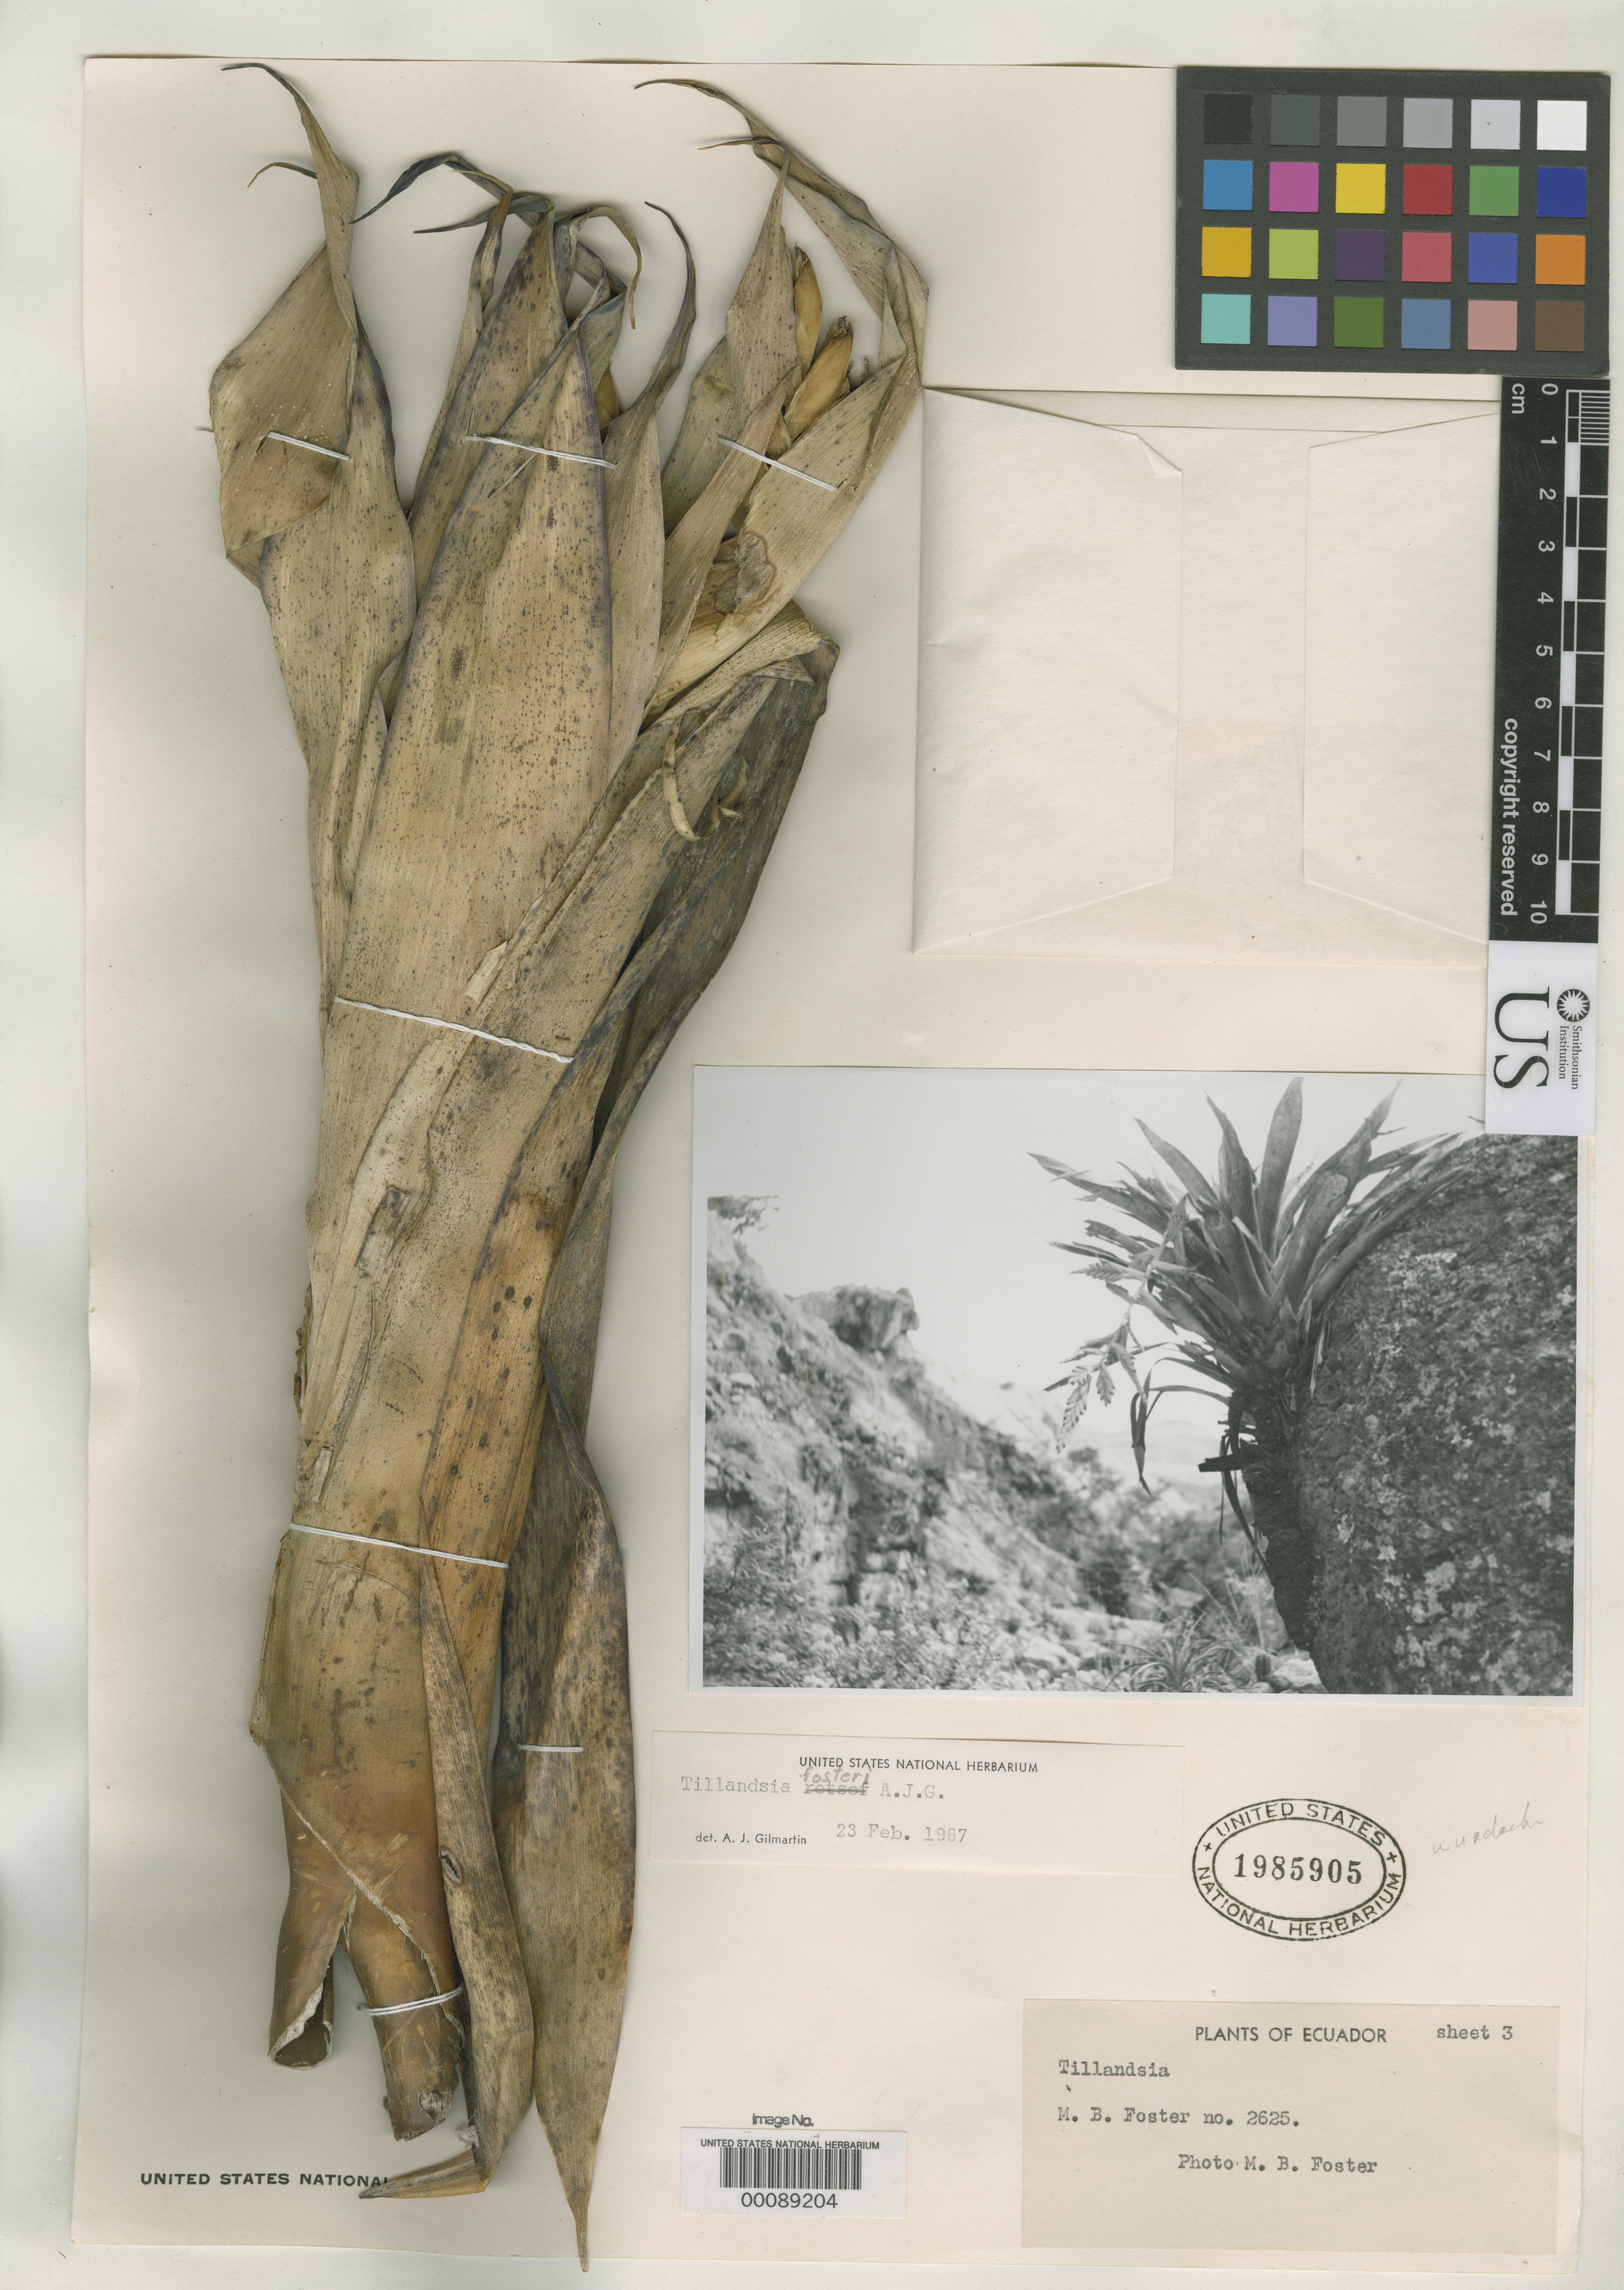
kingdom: Plantae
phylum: Tracheophyta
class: Liliopsida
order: Poales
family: Bromeliaceae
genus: Tillandsia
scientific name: Tillandsia fosteri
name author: Gilmartin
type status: Holotype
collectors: M. B. Foster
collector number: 2625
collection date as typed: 04 Dec 1948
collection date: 1948-12-04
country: Ecuador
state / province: Loja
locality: Ona-Zaraguro Highway.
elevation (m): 2134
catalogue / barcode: US 1985905